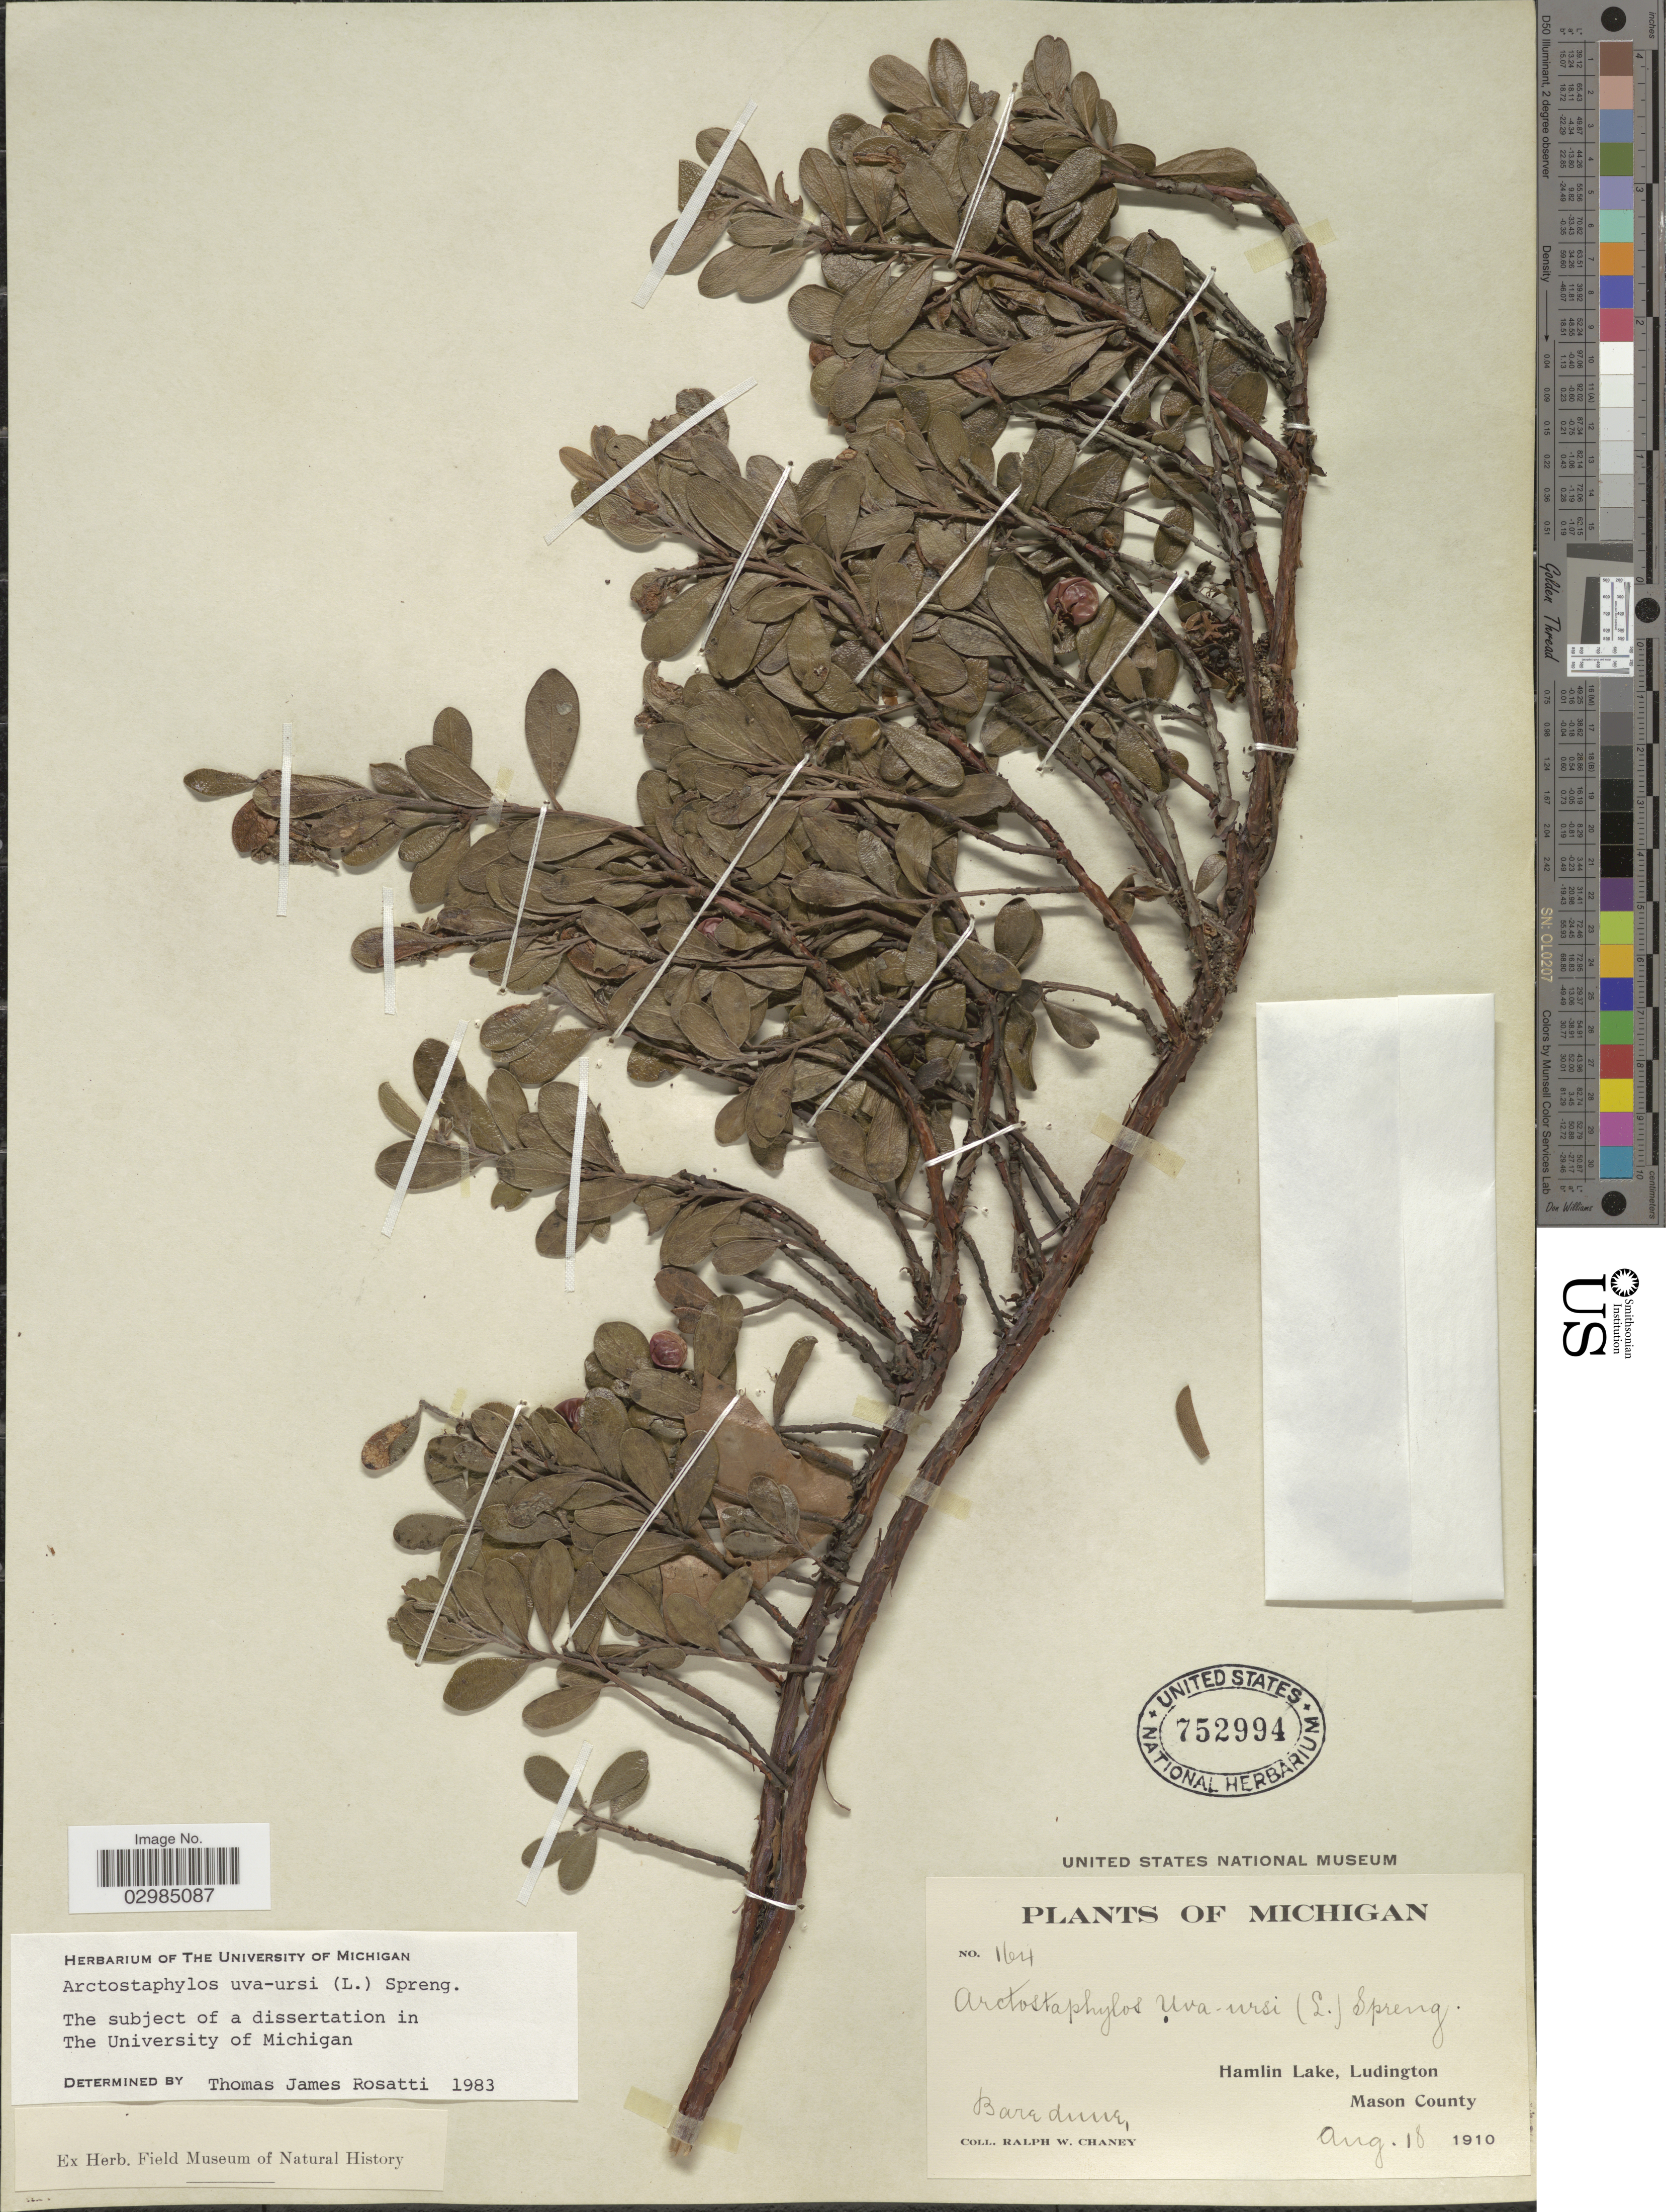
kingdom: Plantae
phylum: Tracheophyta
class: Magnoliopsida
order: Ericales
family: Ericaceae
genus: Arctostaphylos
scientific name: Arctostaphylos uva-ursi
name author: (L.) Spreng.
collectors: R. Chaney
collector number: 164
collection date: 1910-08-18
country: United States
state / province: Michigan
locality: Hamlin Lake, Ludington, Mason County.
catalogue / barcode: US 752994